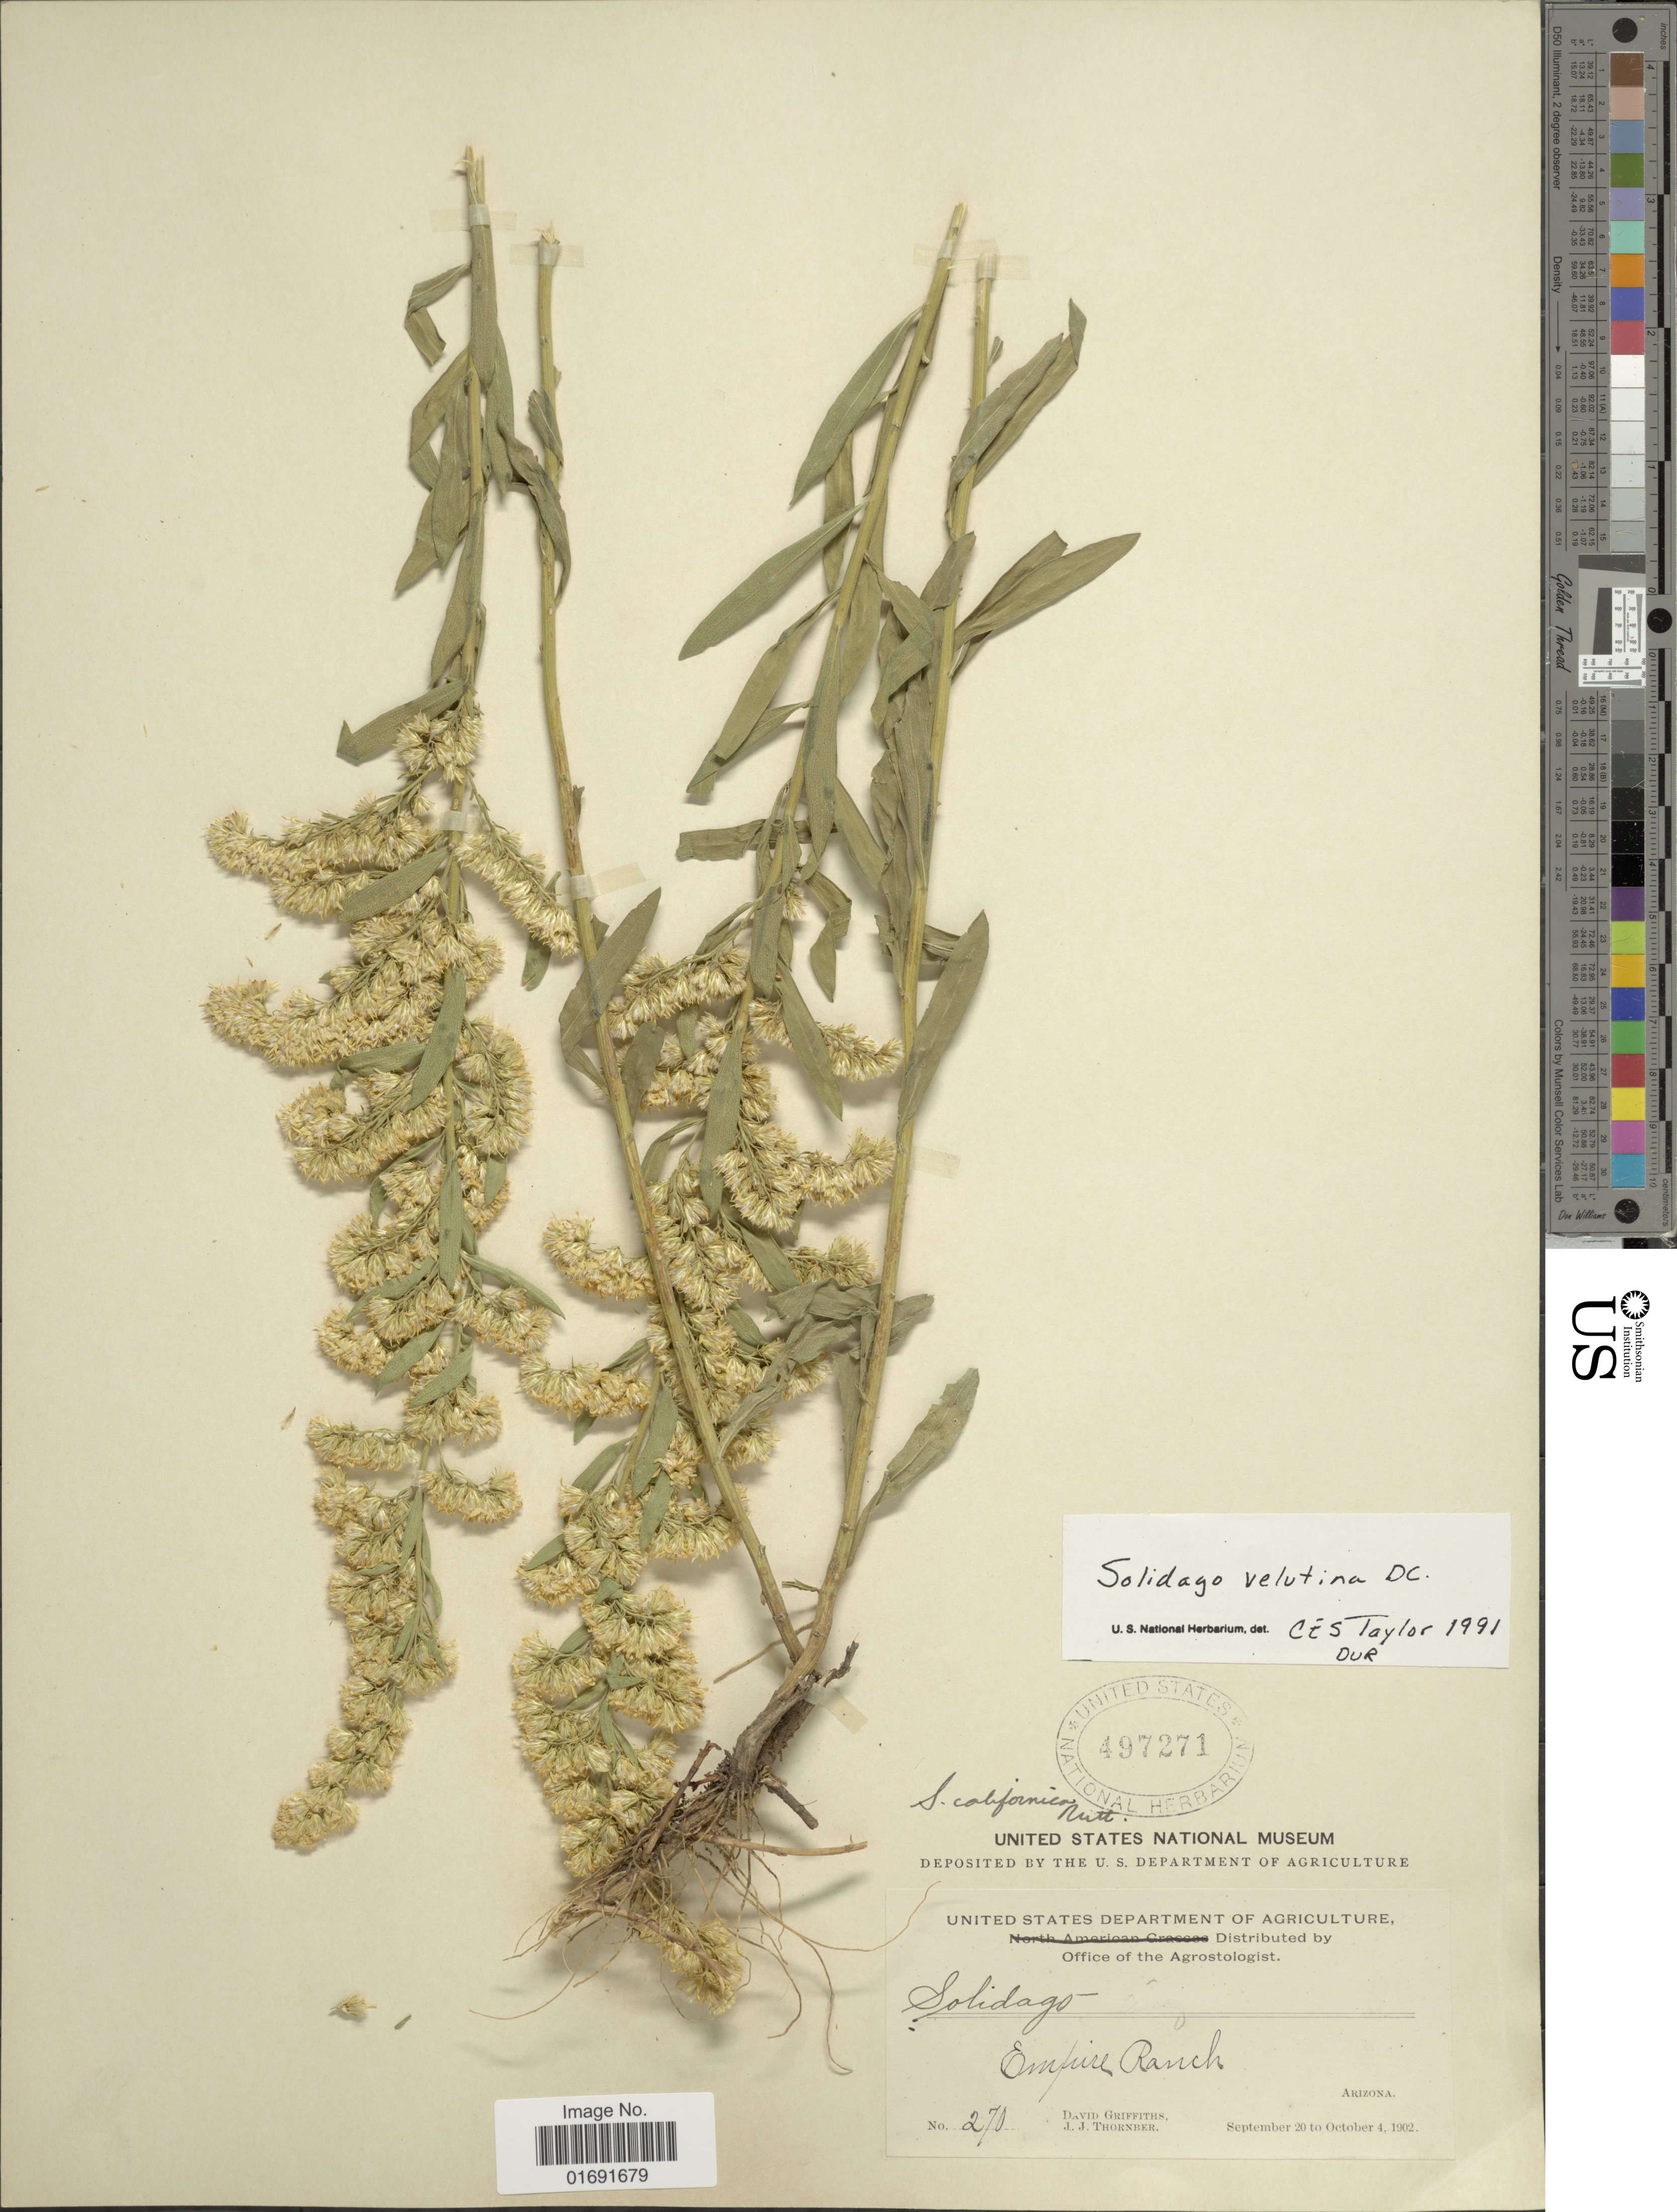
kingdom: Plantae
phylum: Tracheophyta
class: Magnoliopsida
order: Asterales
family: Asteraceae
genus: Solidago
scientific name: Solidago velutina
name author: DC.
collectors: D. Griffiths & J. Thornber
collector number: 270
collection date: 1902-09-20/1902-10-04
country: United States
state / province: Arizona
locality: Empire Ranch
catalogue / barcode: US 497271